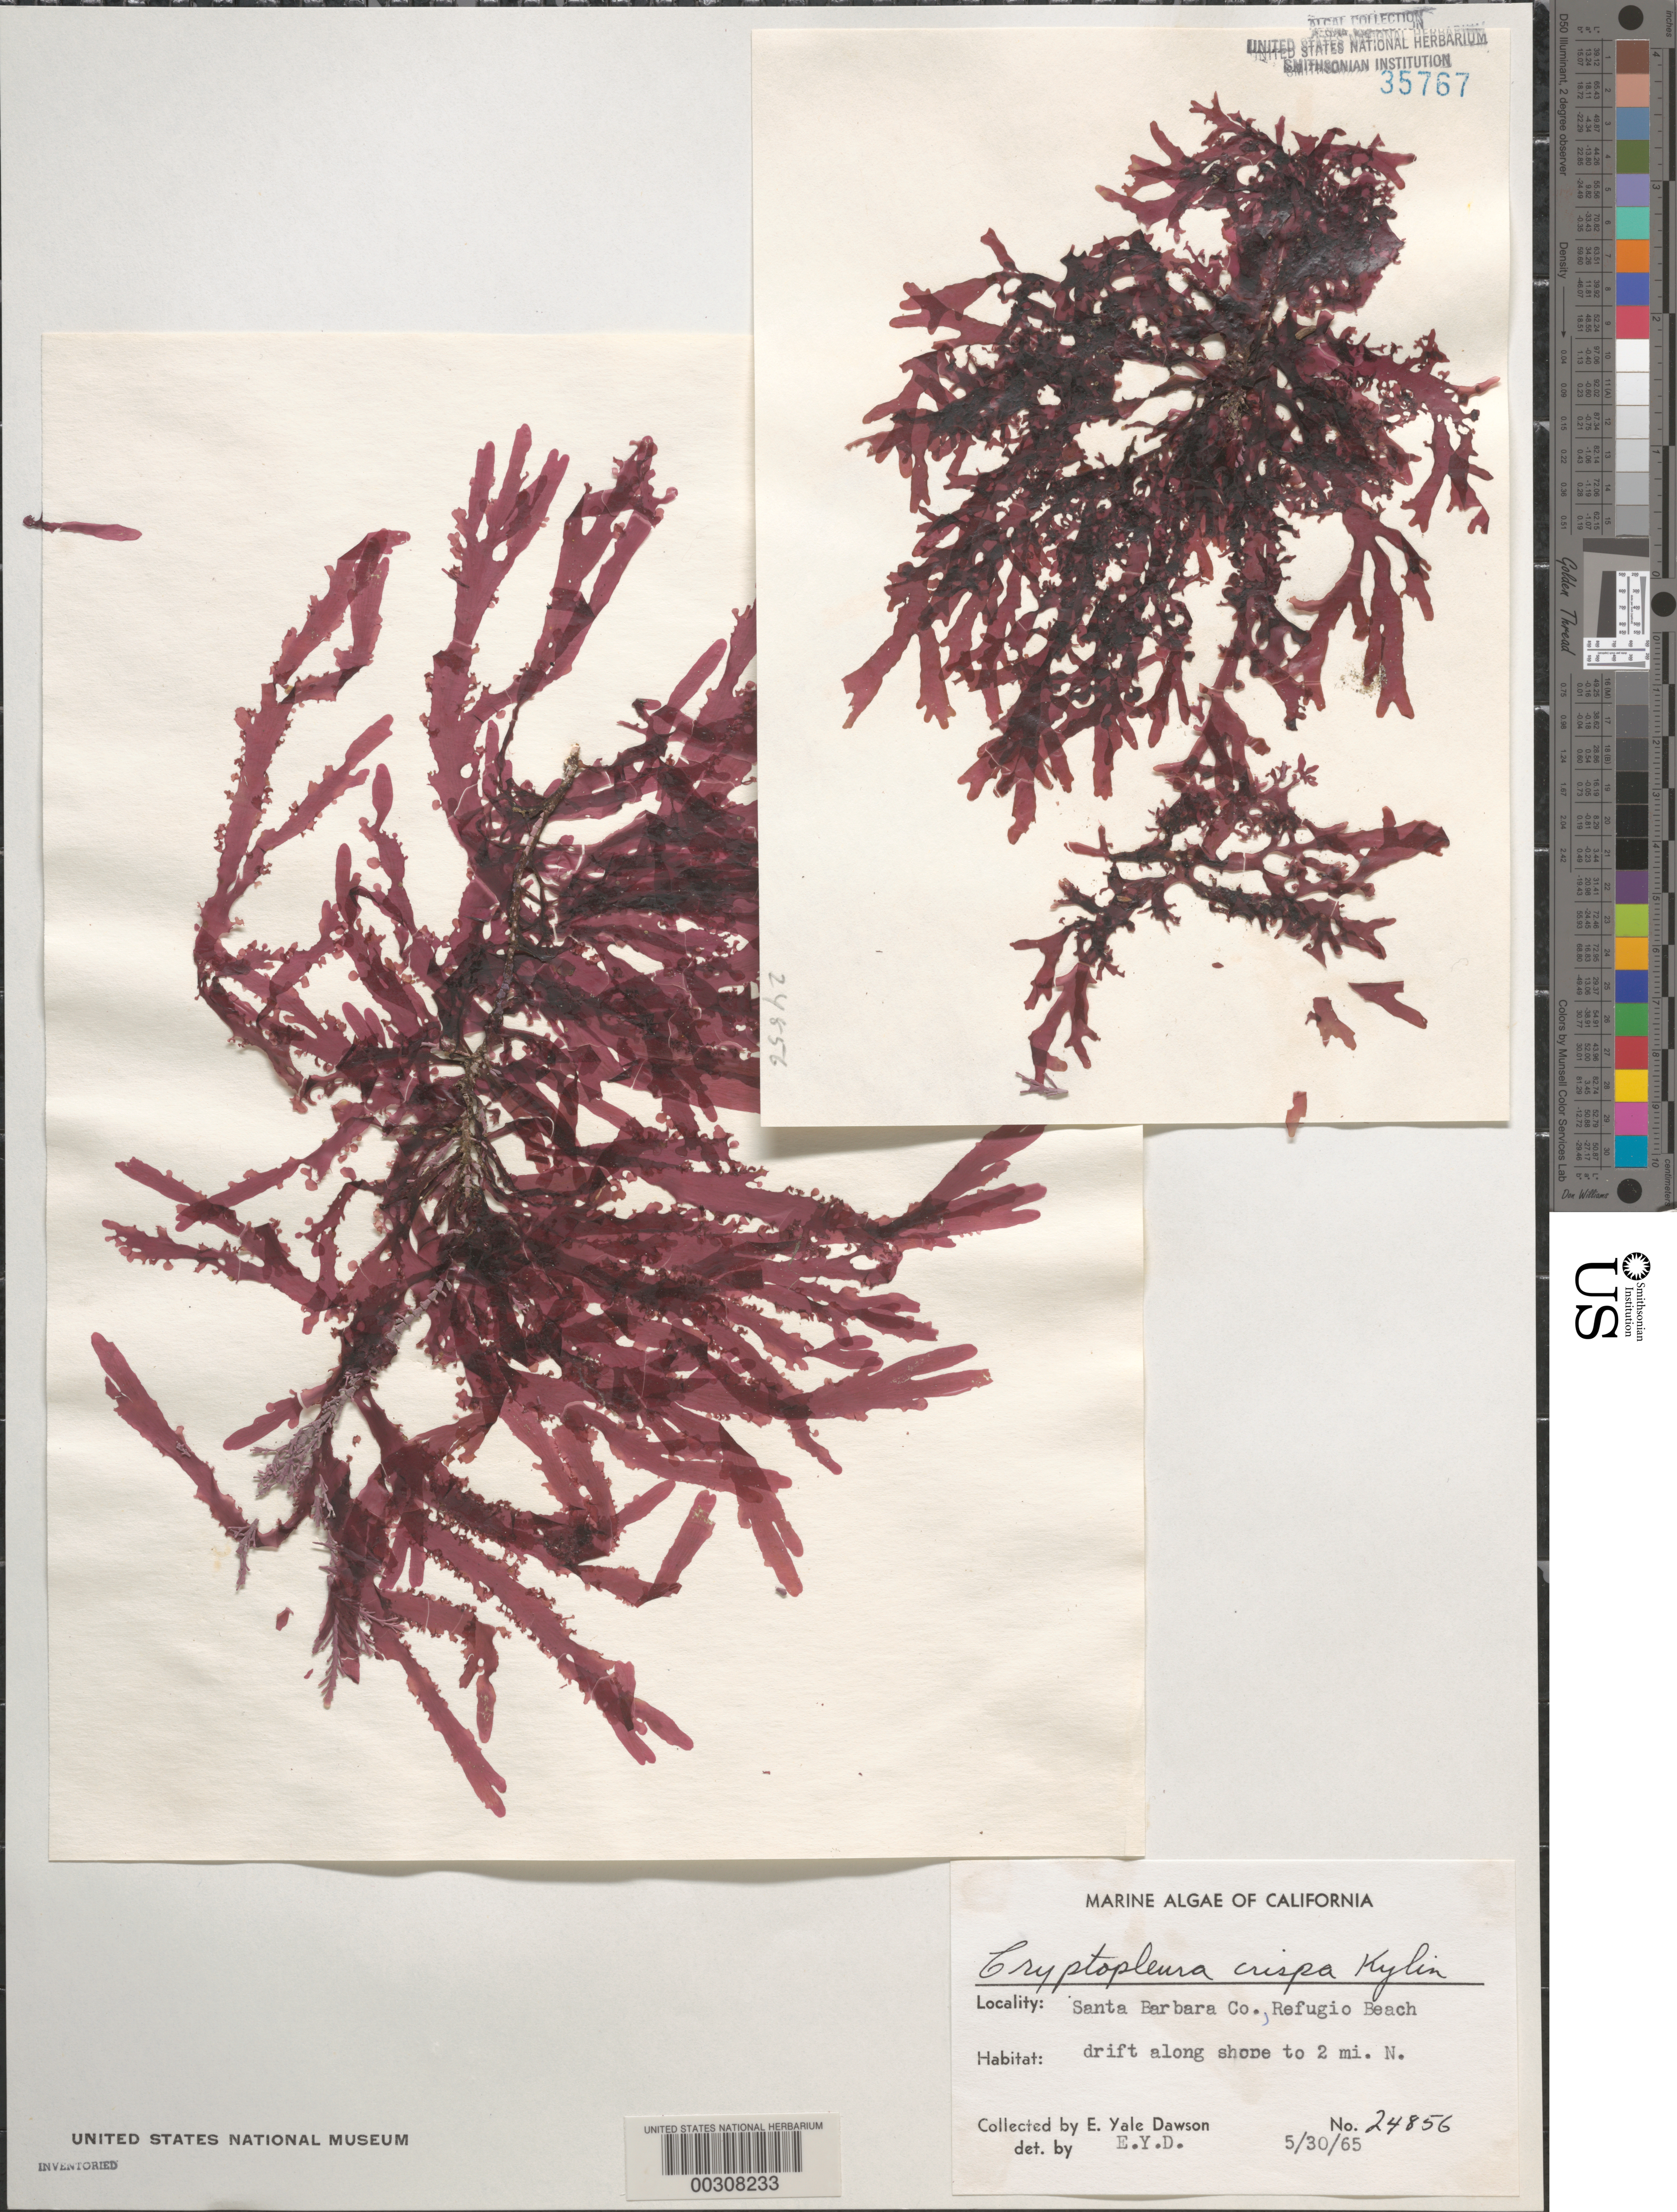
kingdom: Plantae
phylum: Rhodophyta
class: Florideophyceae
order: Ceramiales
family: Delesseriaceae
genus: Cryptopleura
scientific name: Cryptopleura crispa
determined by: Dawson, E. Y.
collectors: E. Y. Dawson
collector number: EYD 24856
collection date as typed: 30 May 1965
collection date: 1965-05-30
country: United States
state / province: California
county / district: Santa Barbara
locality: Refugio Beach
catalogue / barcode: US 35767